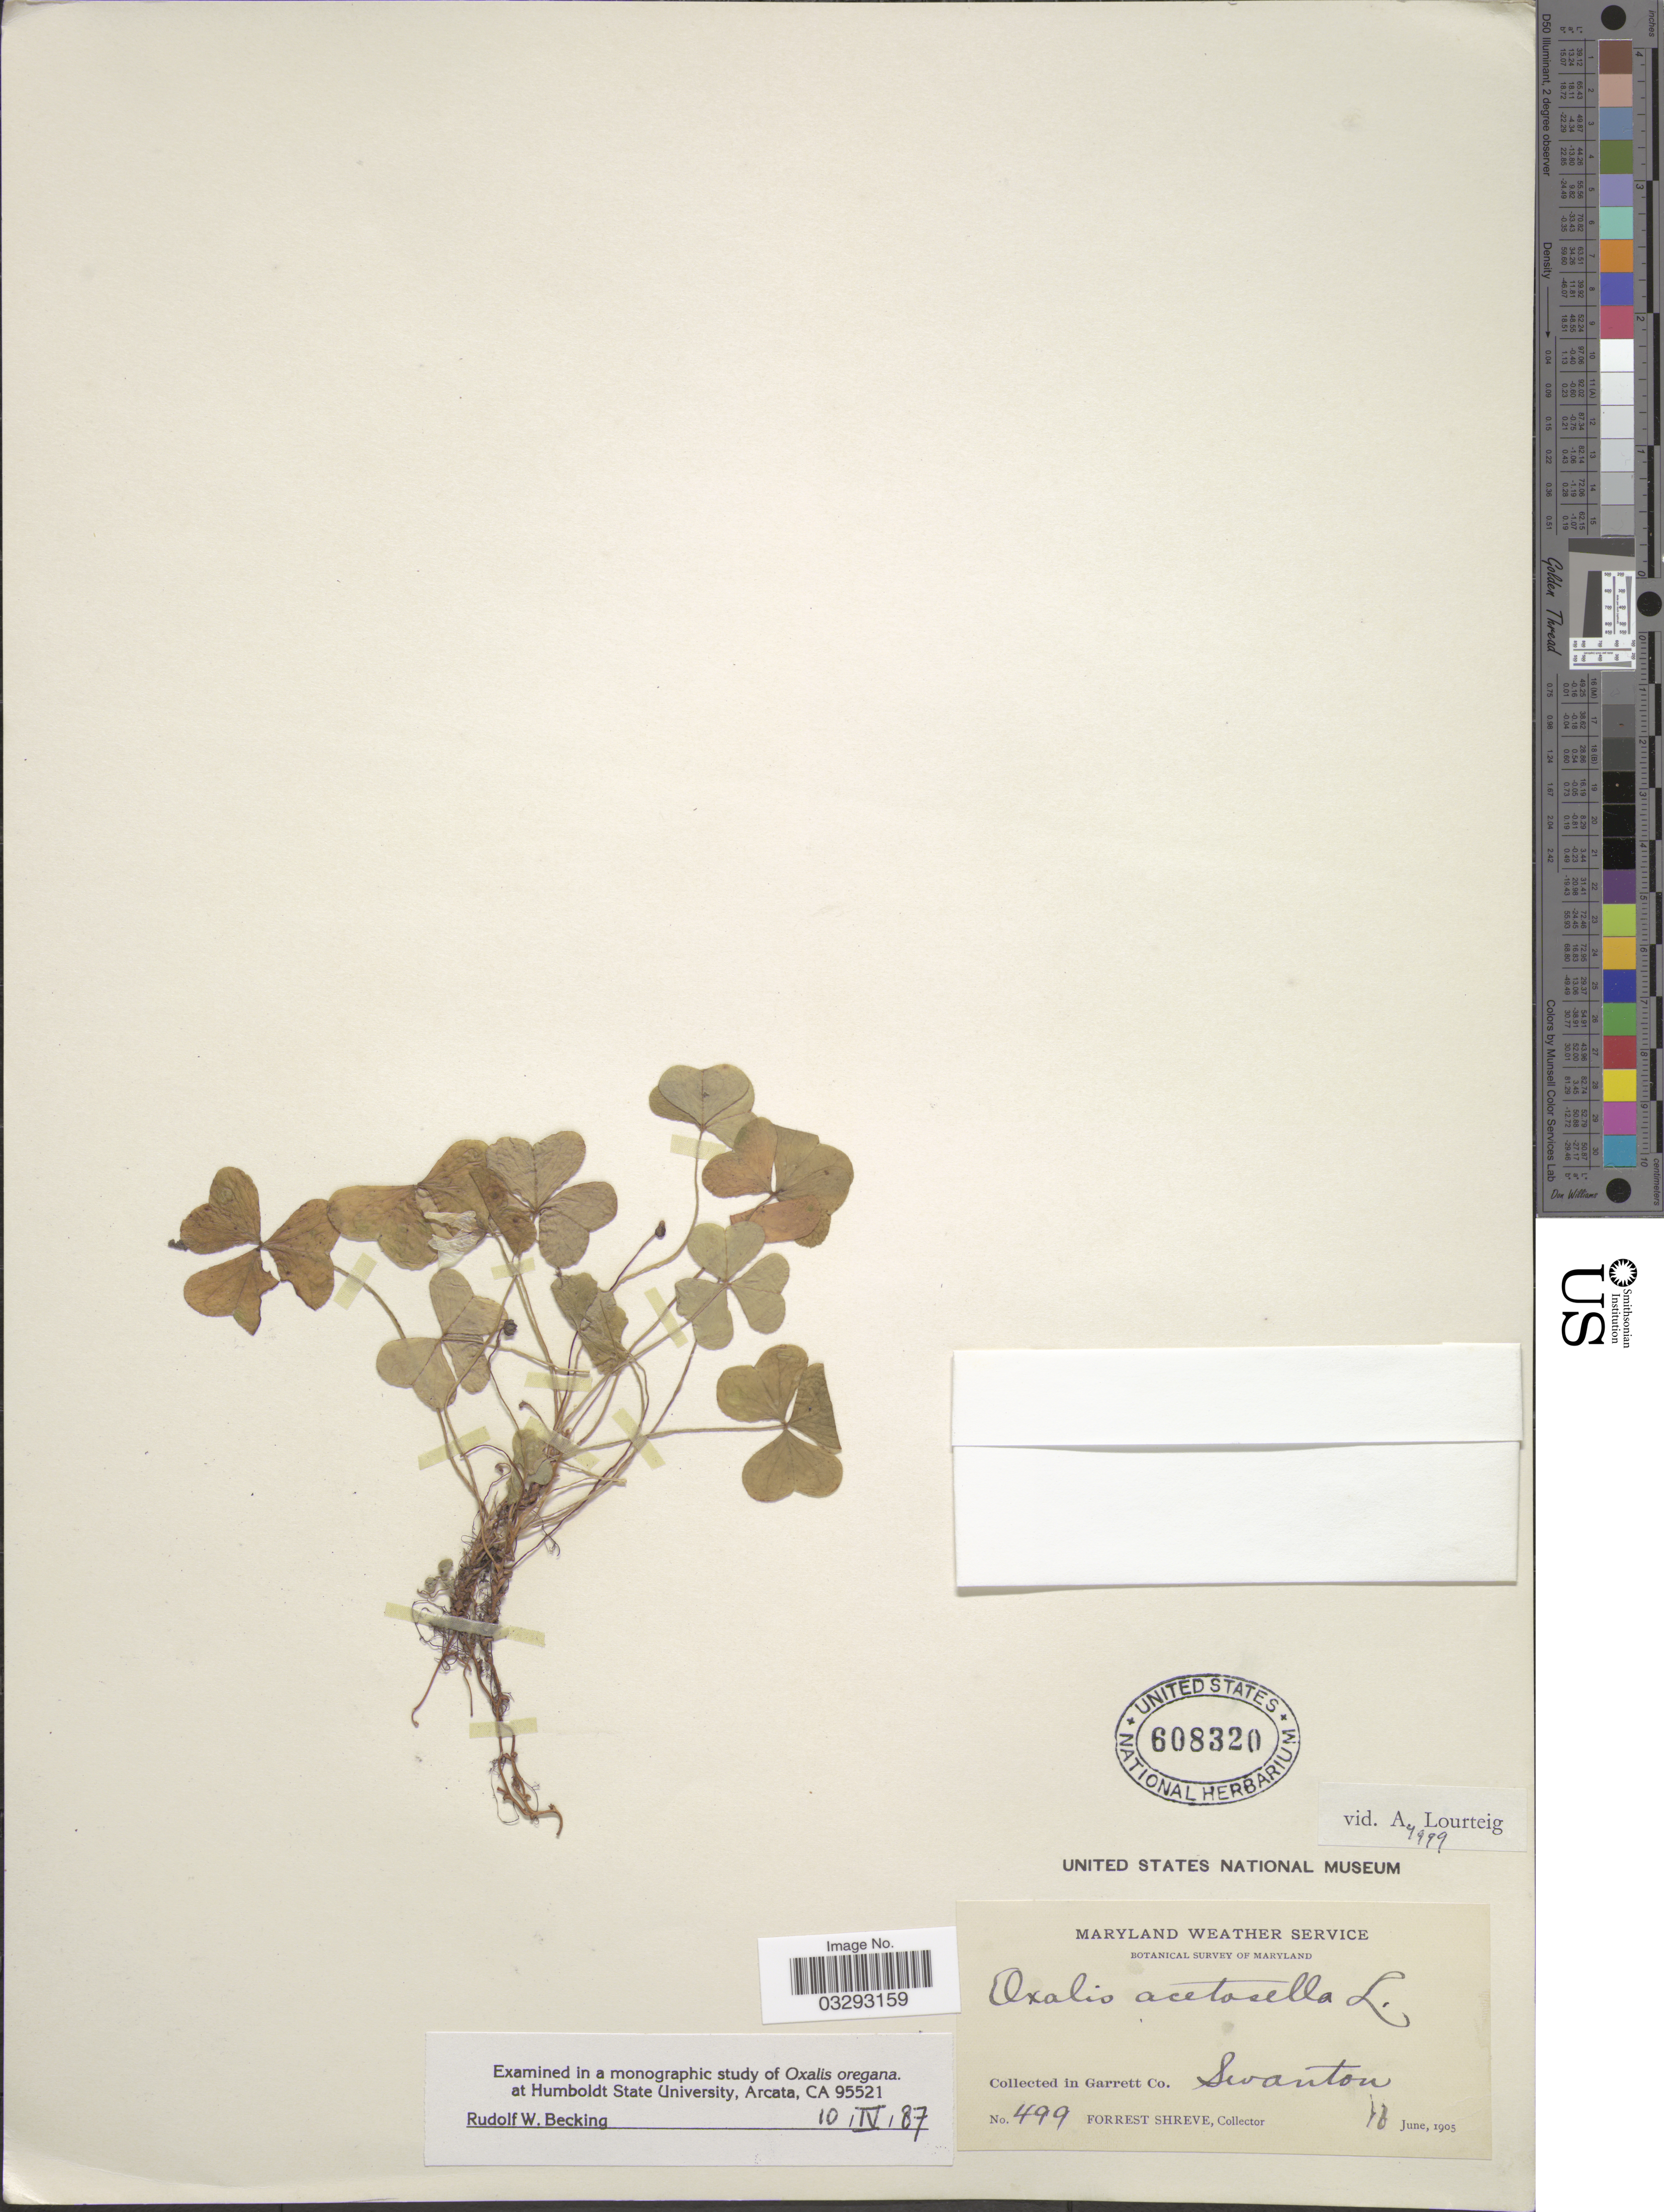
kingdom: Plantae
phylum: Tracheophyta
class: Magnoliopsida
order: Oxalidales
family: Oxalidaceae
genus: Oxalis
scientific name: Oxalis acetosella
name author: L.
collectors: F. Shreve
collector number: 499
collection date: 1905-06-16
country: United States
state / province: Maryland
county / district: Garrett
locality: Garrett Co. Swanton.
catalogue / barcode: US 608320